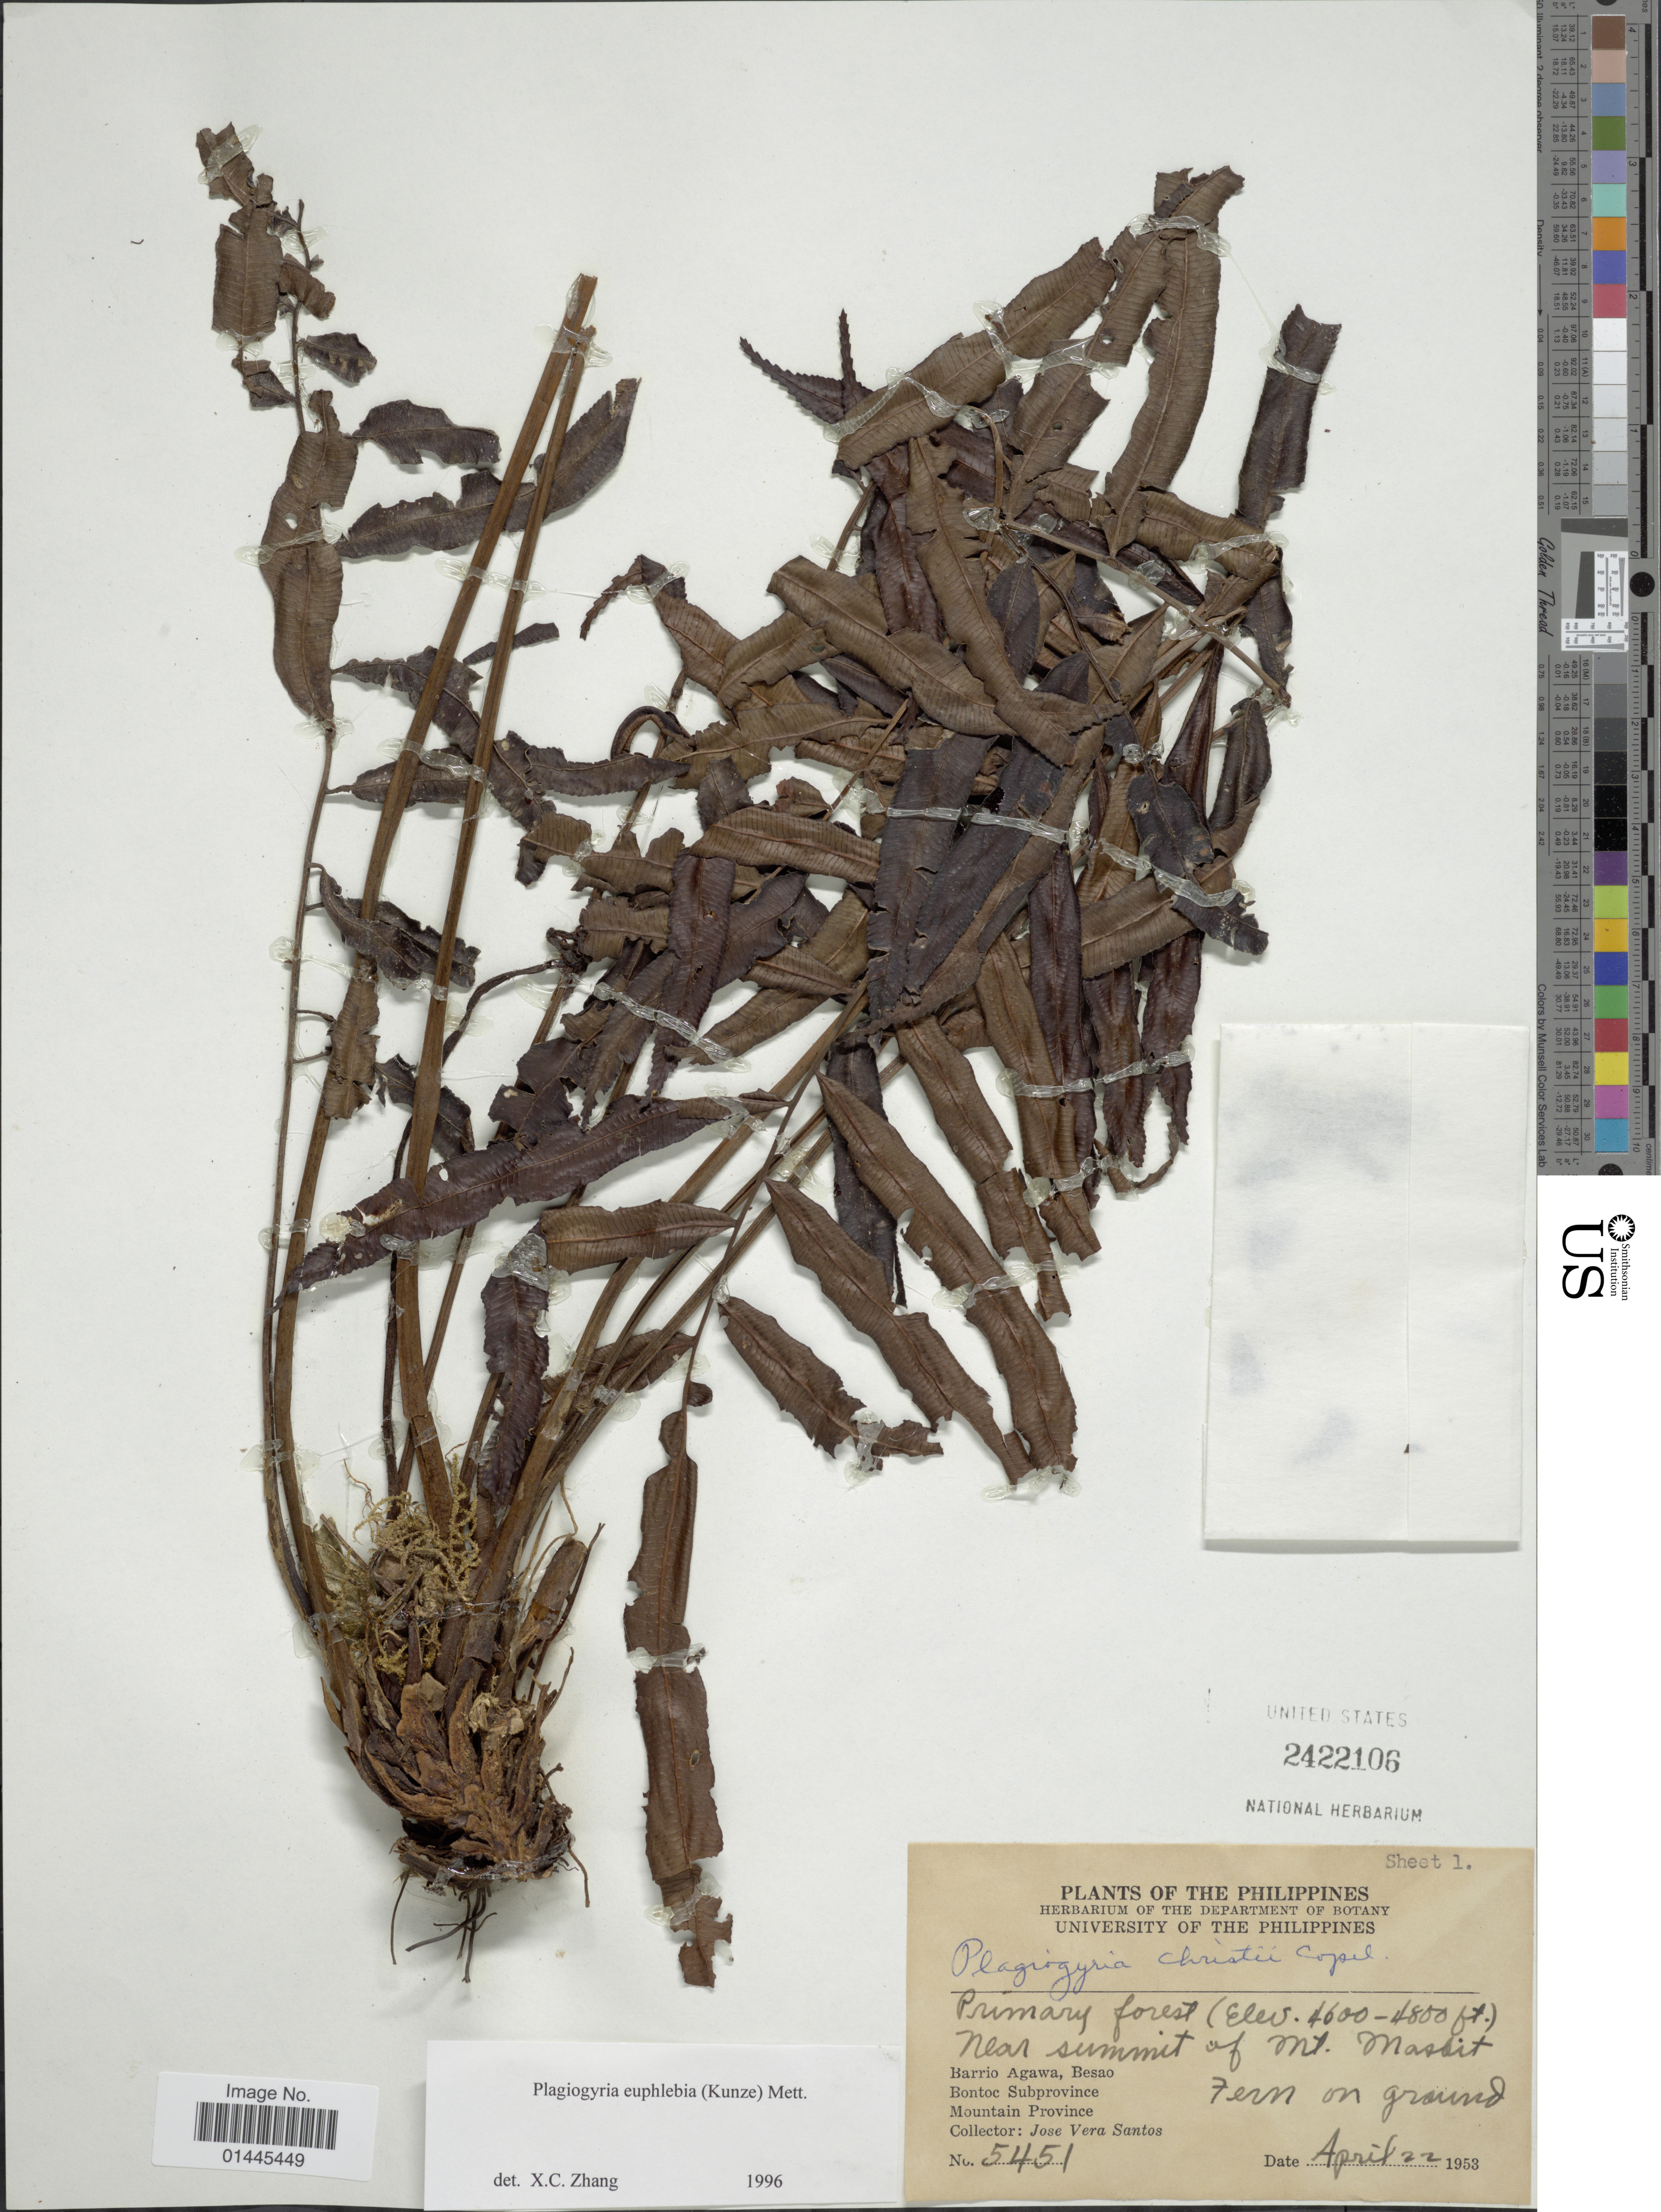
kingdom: Plantae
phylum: Tracheophyta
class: Polypodiopsida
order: Cyatheales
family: Plagiogyriaceae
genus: Plagiogyria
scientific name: Plagiogyria euphlebia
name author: (Kunze) Mett.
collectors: J. V. Santos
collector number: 5451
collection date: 1953-04-22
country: Philippines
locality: Near summit of Mt. Masbit , Barrio Agawa, Besao, Bontoc subprovince, Mountain Province.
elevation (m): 1402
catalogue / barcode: US 2422106